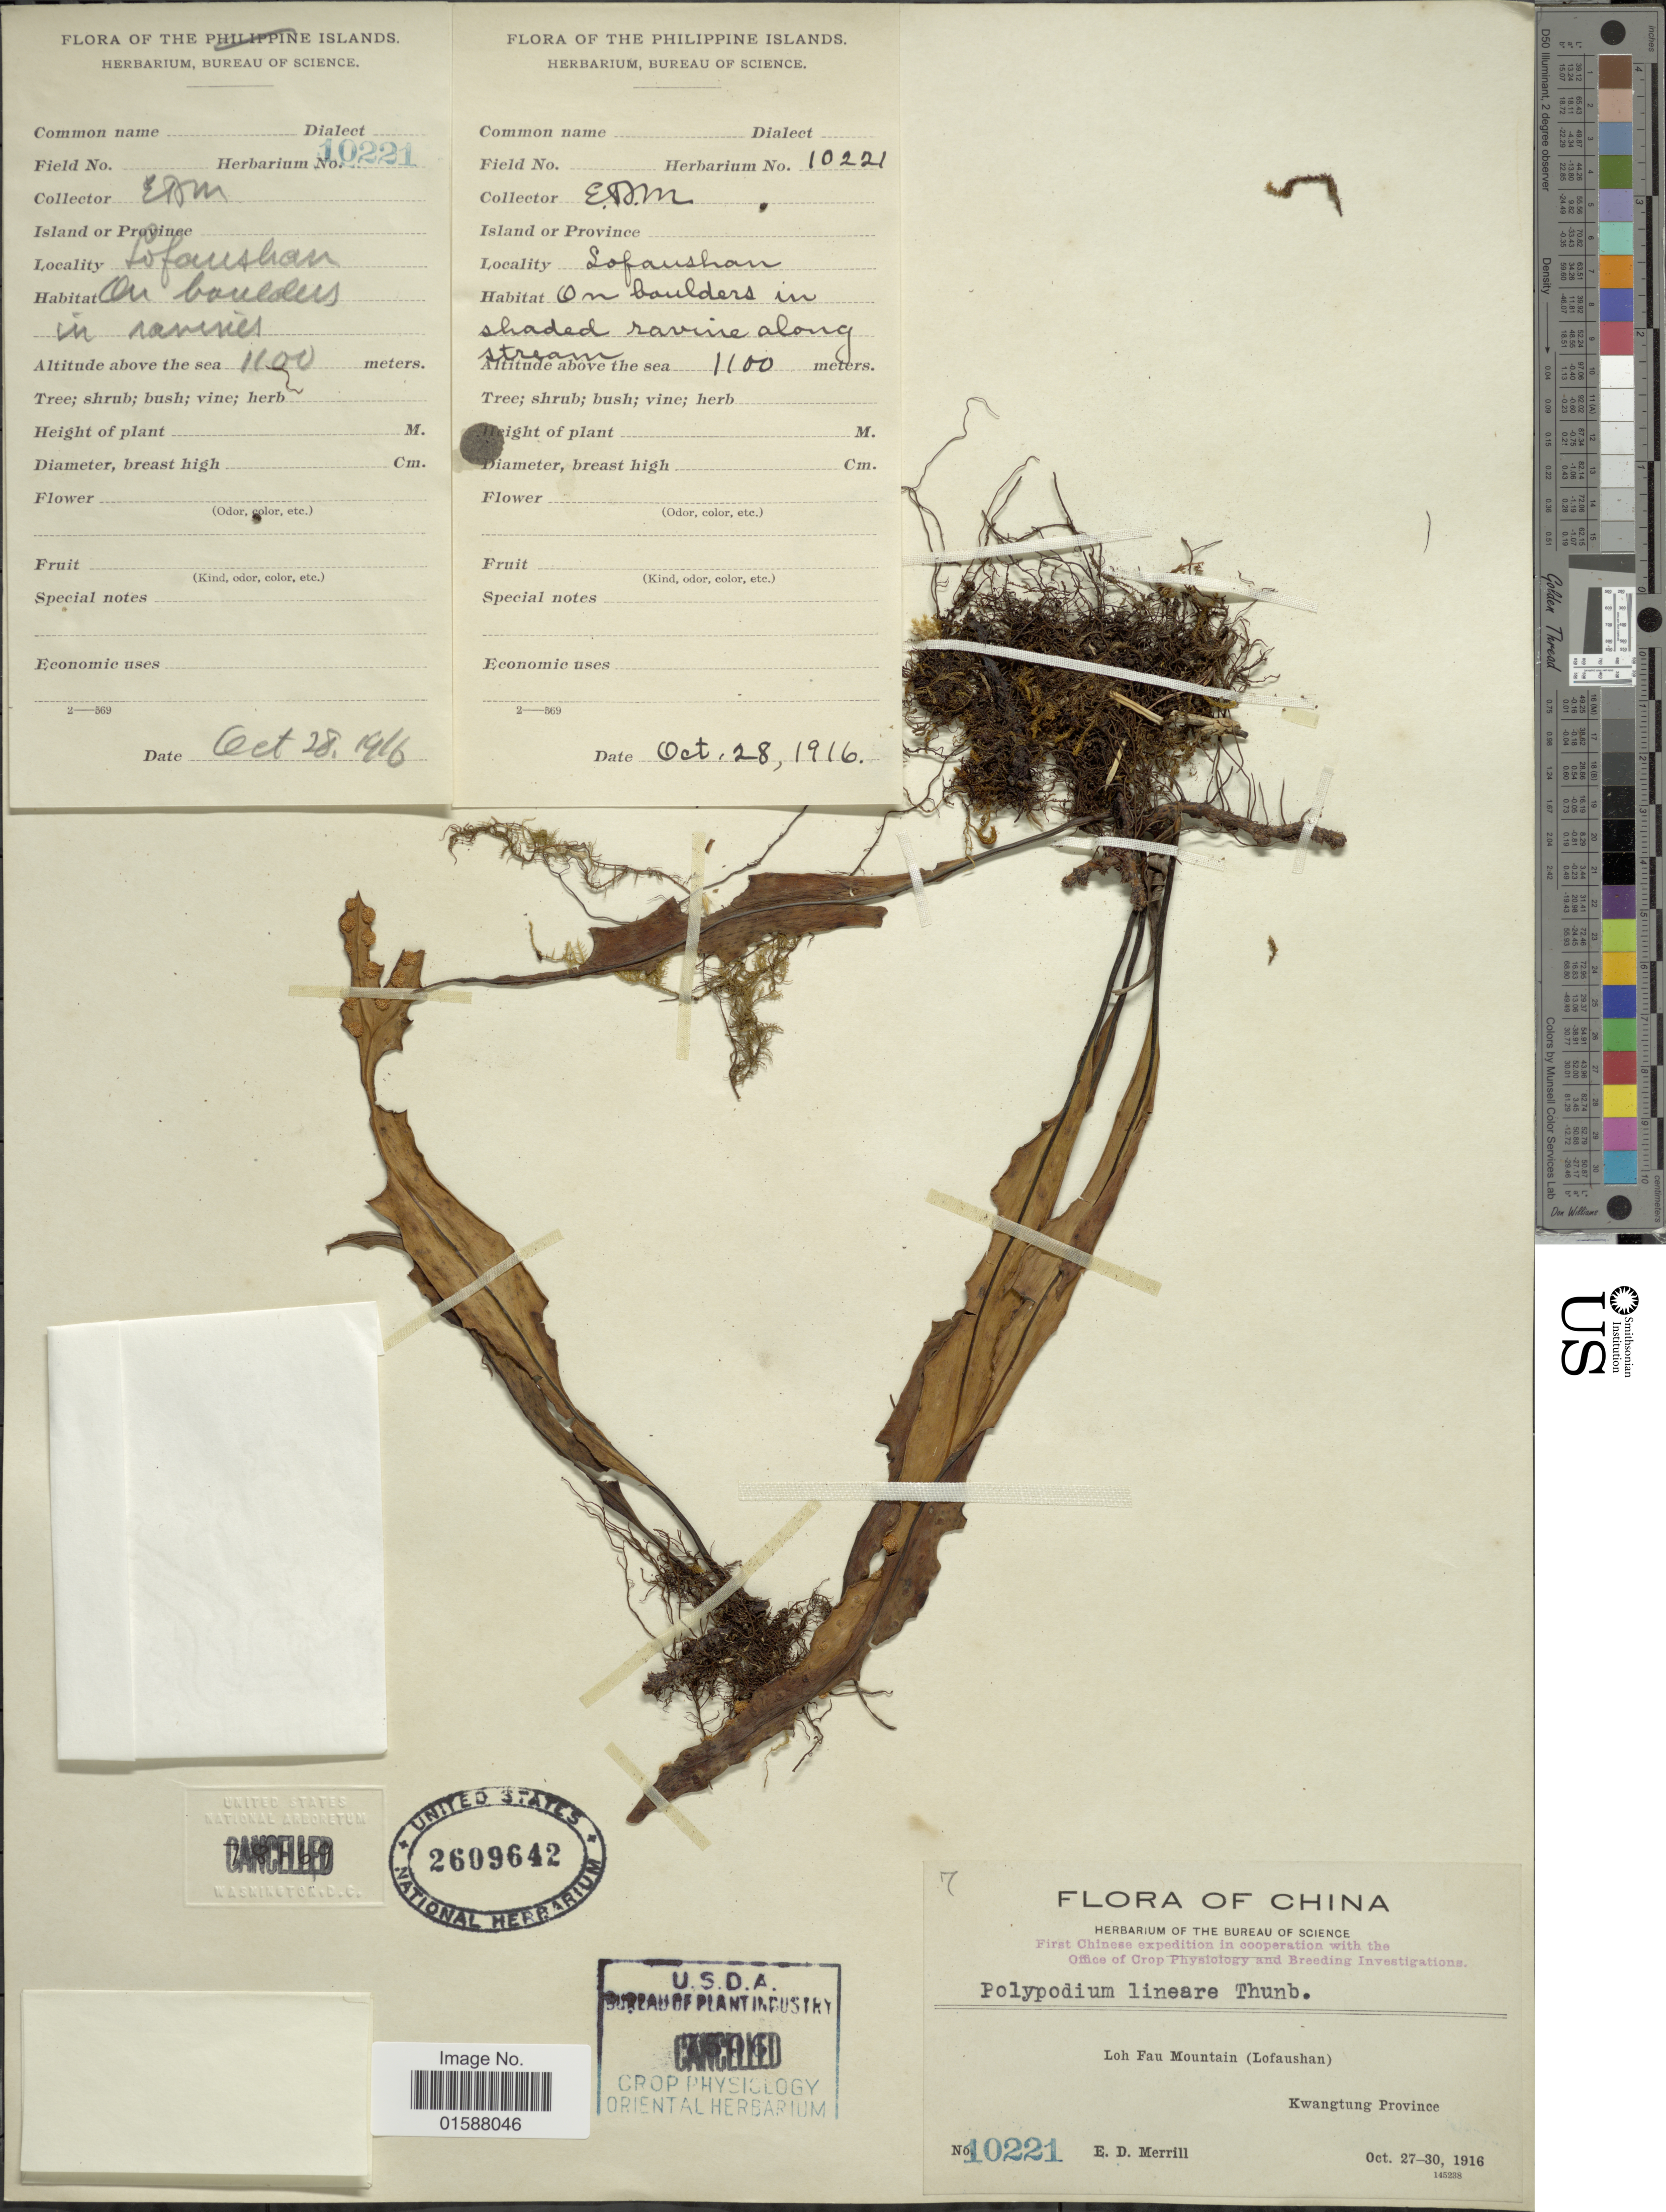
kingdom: Plantae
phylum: Tracheophyta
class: Polypodiopsida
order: Polypodiales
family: Polypodiaceae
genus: Lepisorus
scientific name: Lepisorus thunbergianus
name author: (Kaulf.) Ching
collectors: E. D. Merrill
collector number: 10221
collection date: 1916-10-28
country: China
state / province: Guangdong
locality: Kwangtung Province. Loh Fau Mountain (Lofaushan)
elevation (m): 1100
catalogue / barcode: US 2609642